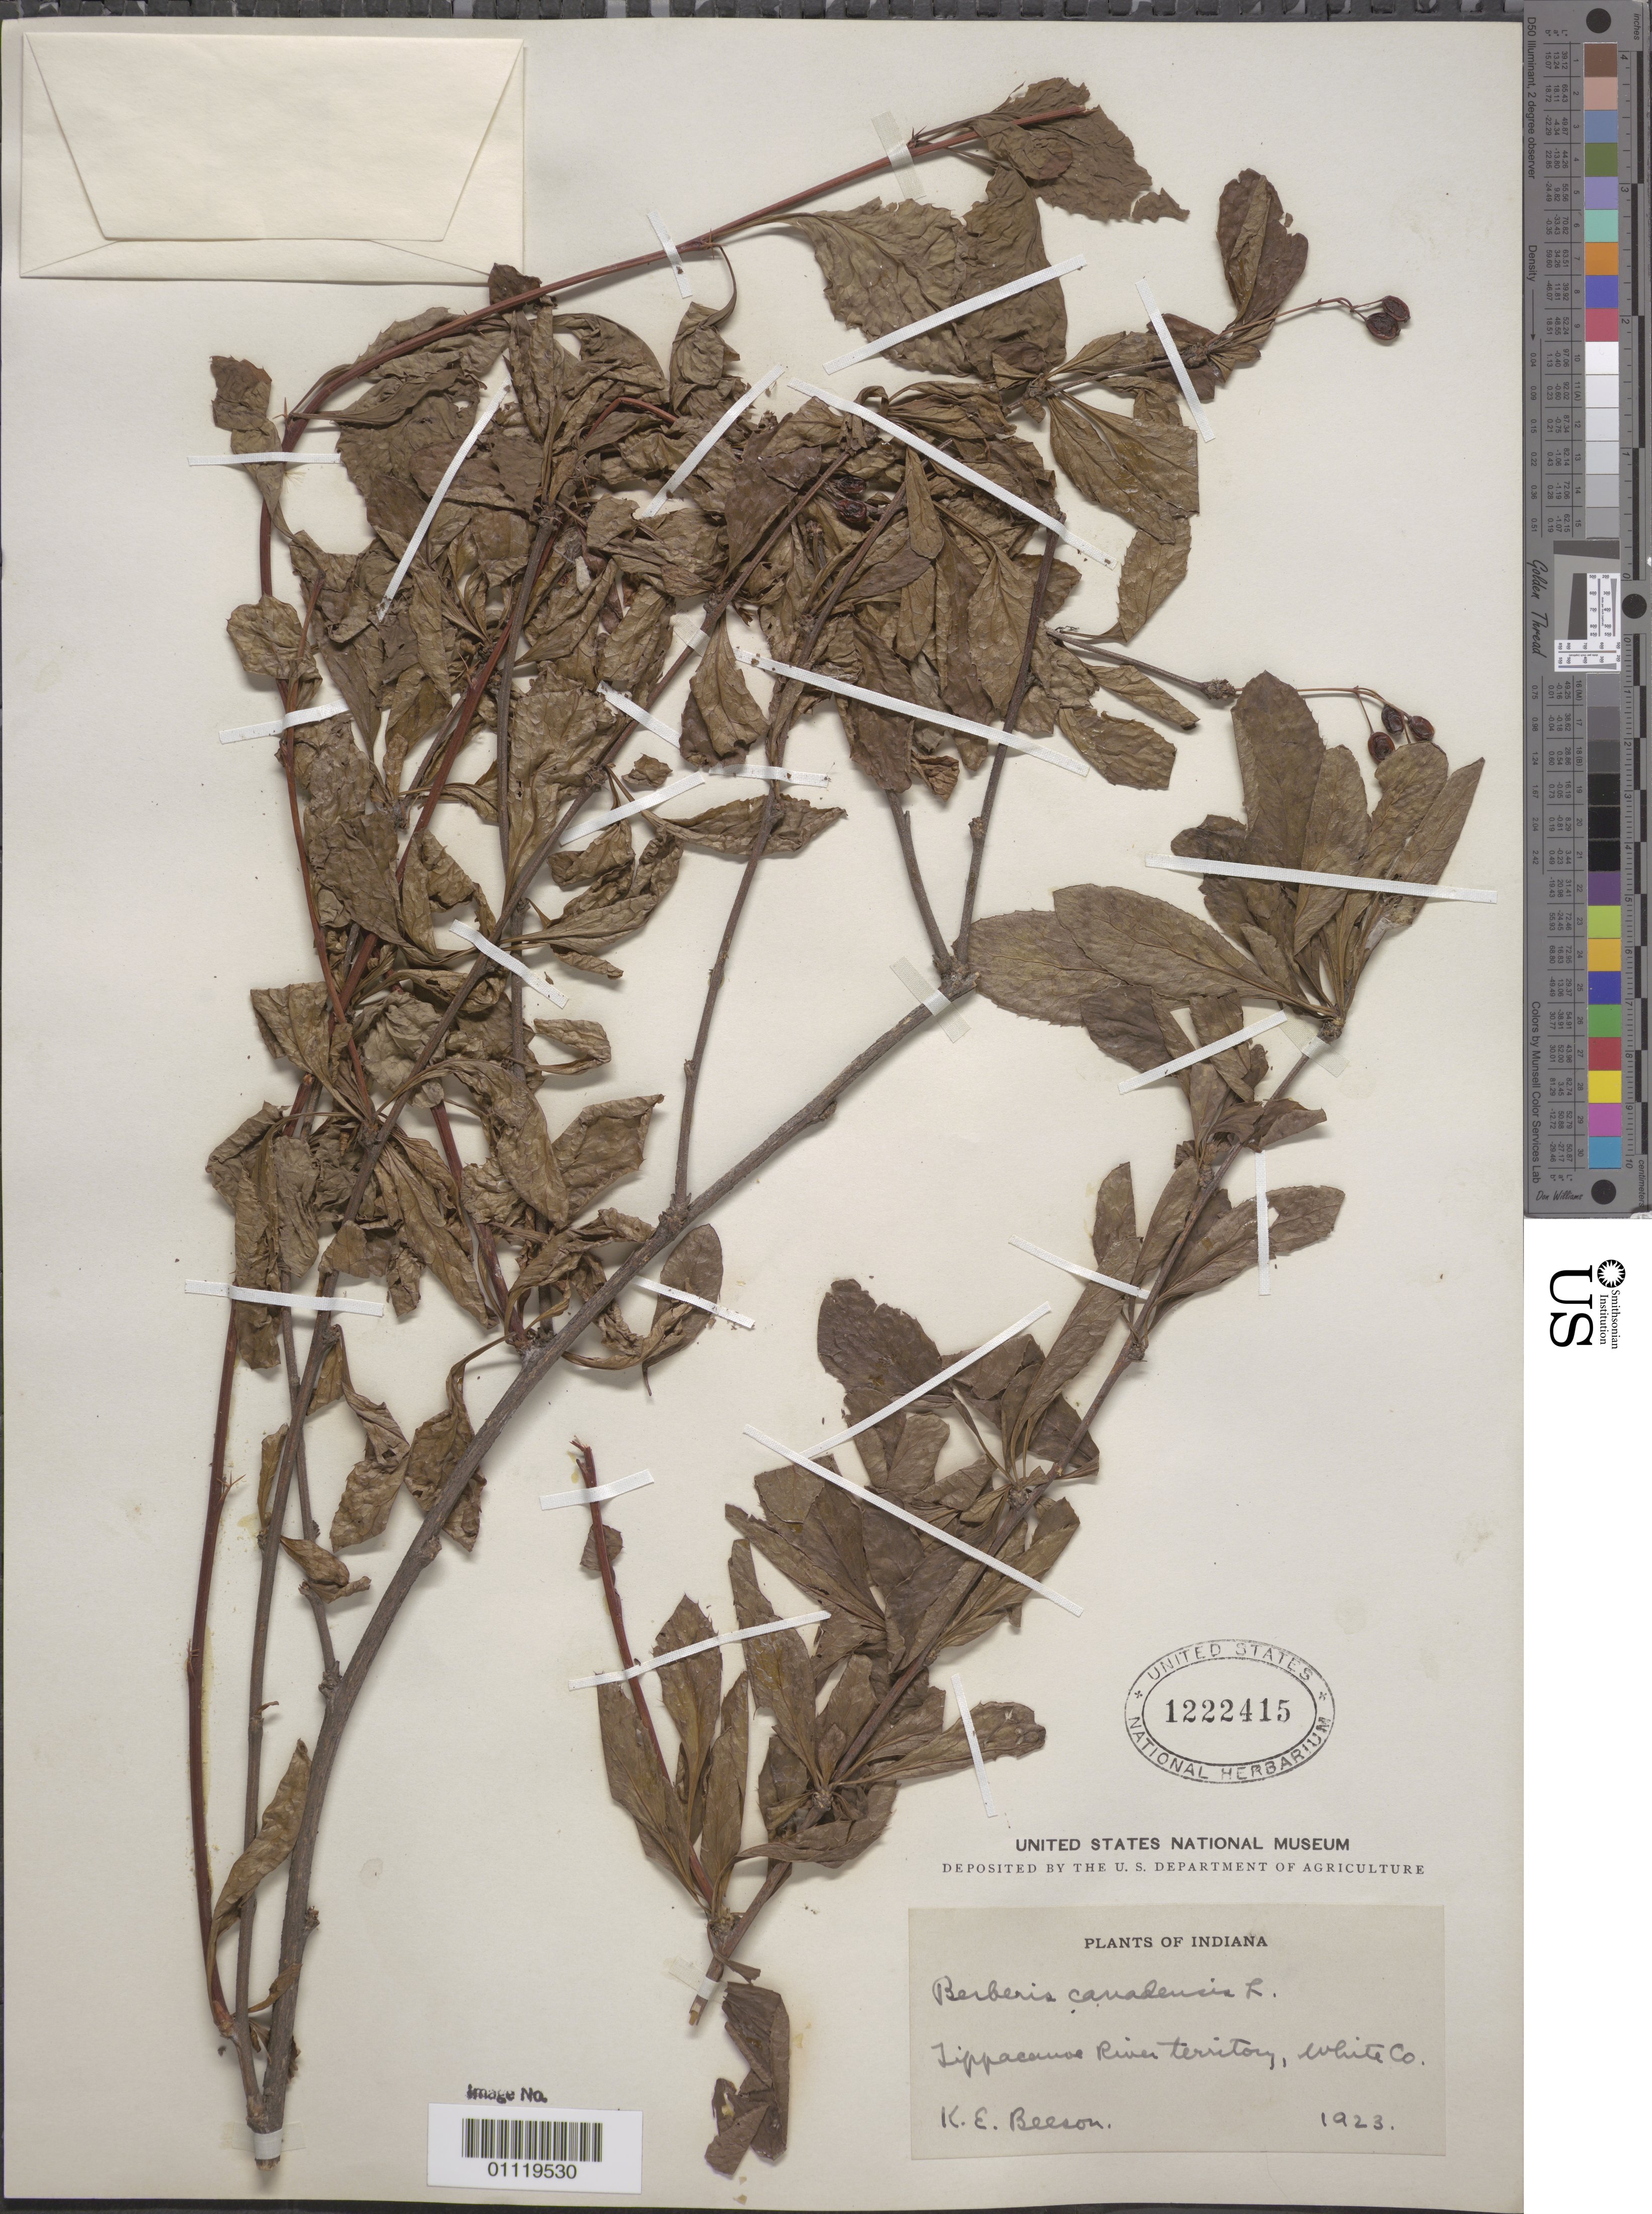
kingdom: Plantae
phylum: Tracheophyta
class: Magnoliopsida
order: Ranunculales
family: Berberidaceae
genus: Berberis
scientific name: Berberis canadensis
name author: Mill.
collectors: K. E. Beeson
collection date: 1923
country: United States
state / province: Indiana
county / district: White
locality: Tippecanoe River territory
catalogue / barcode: US 1222415